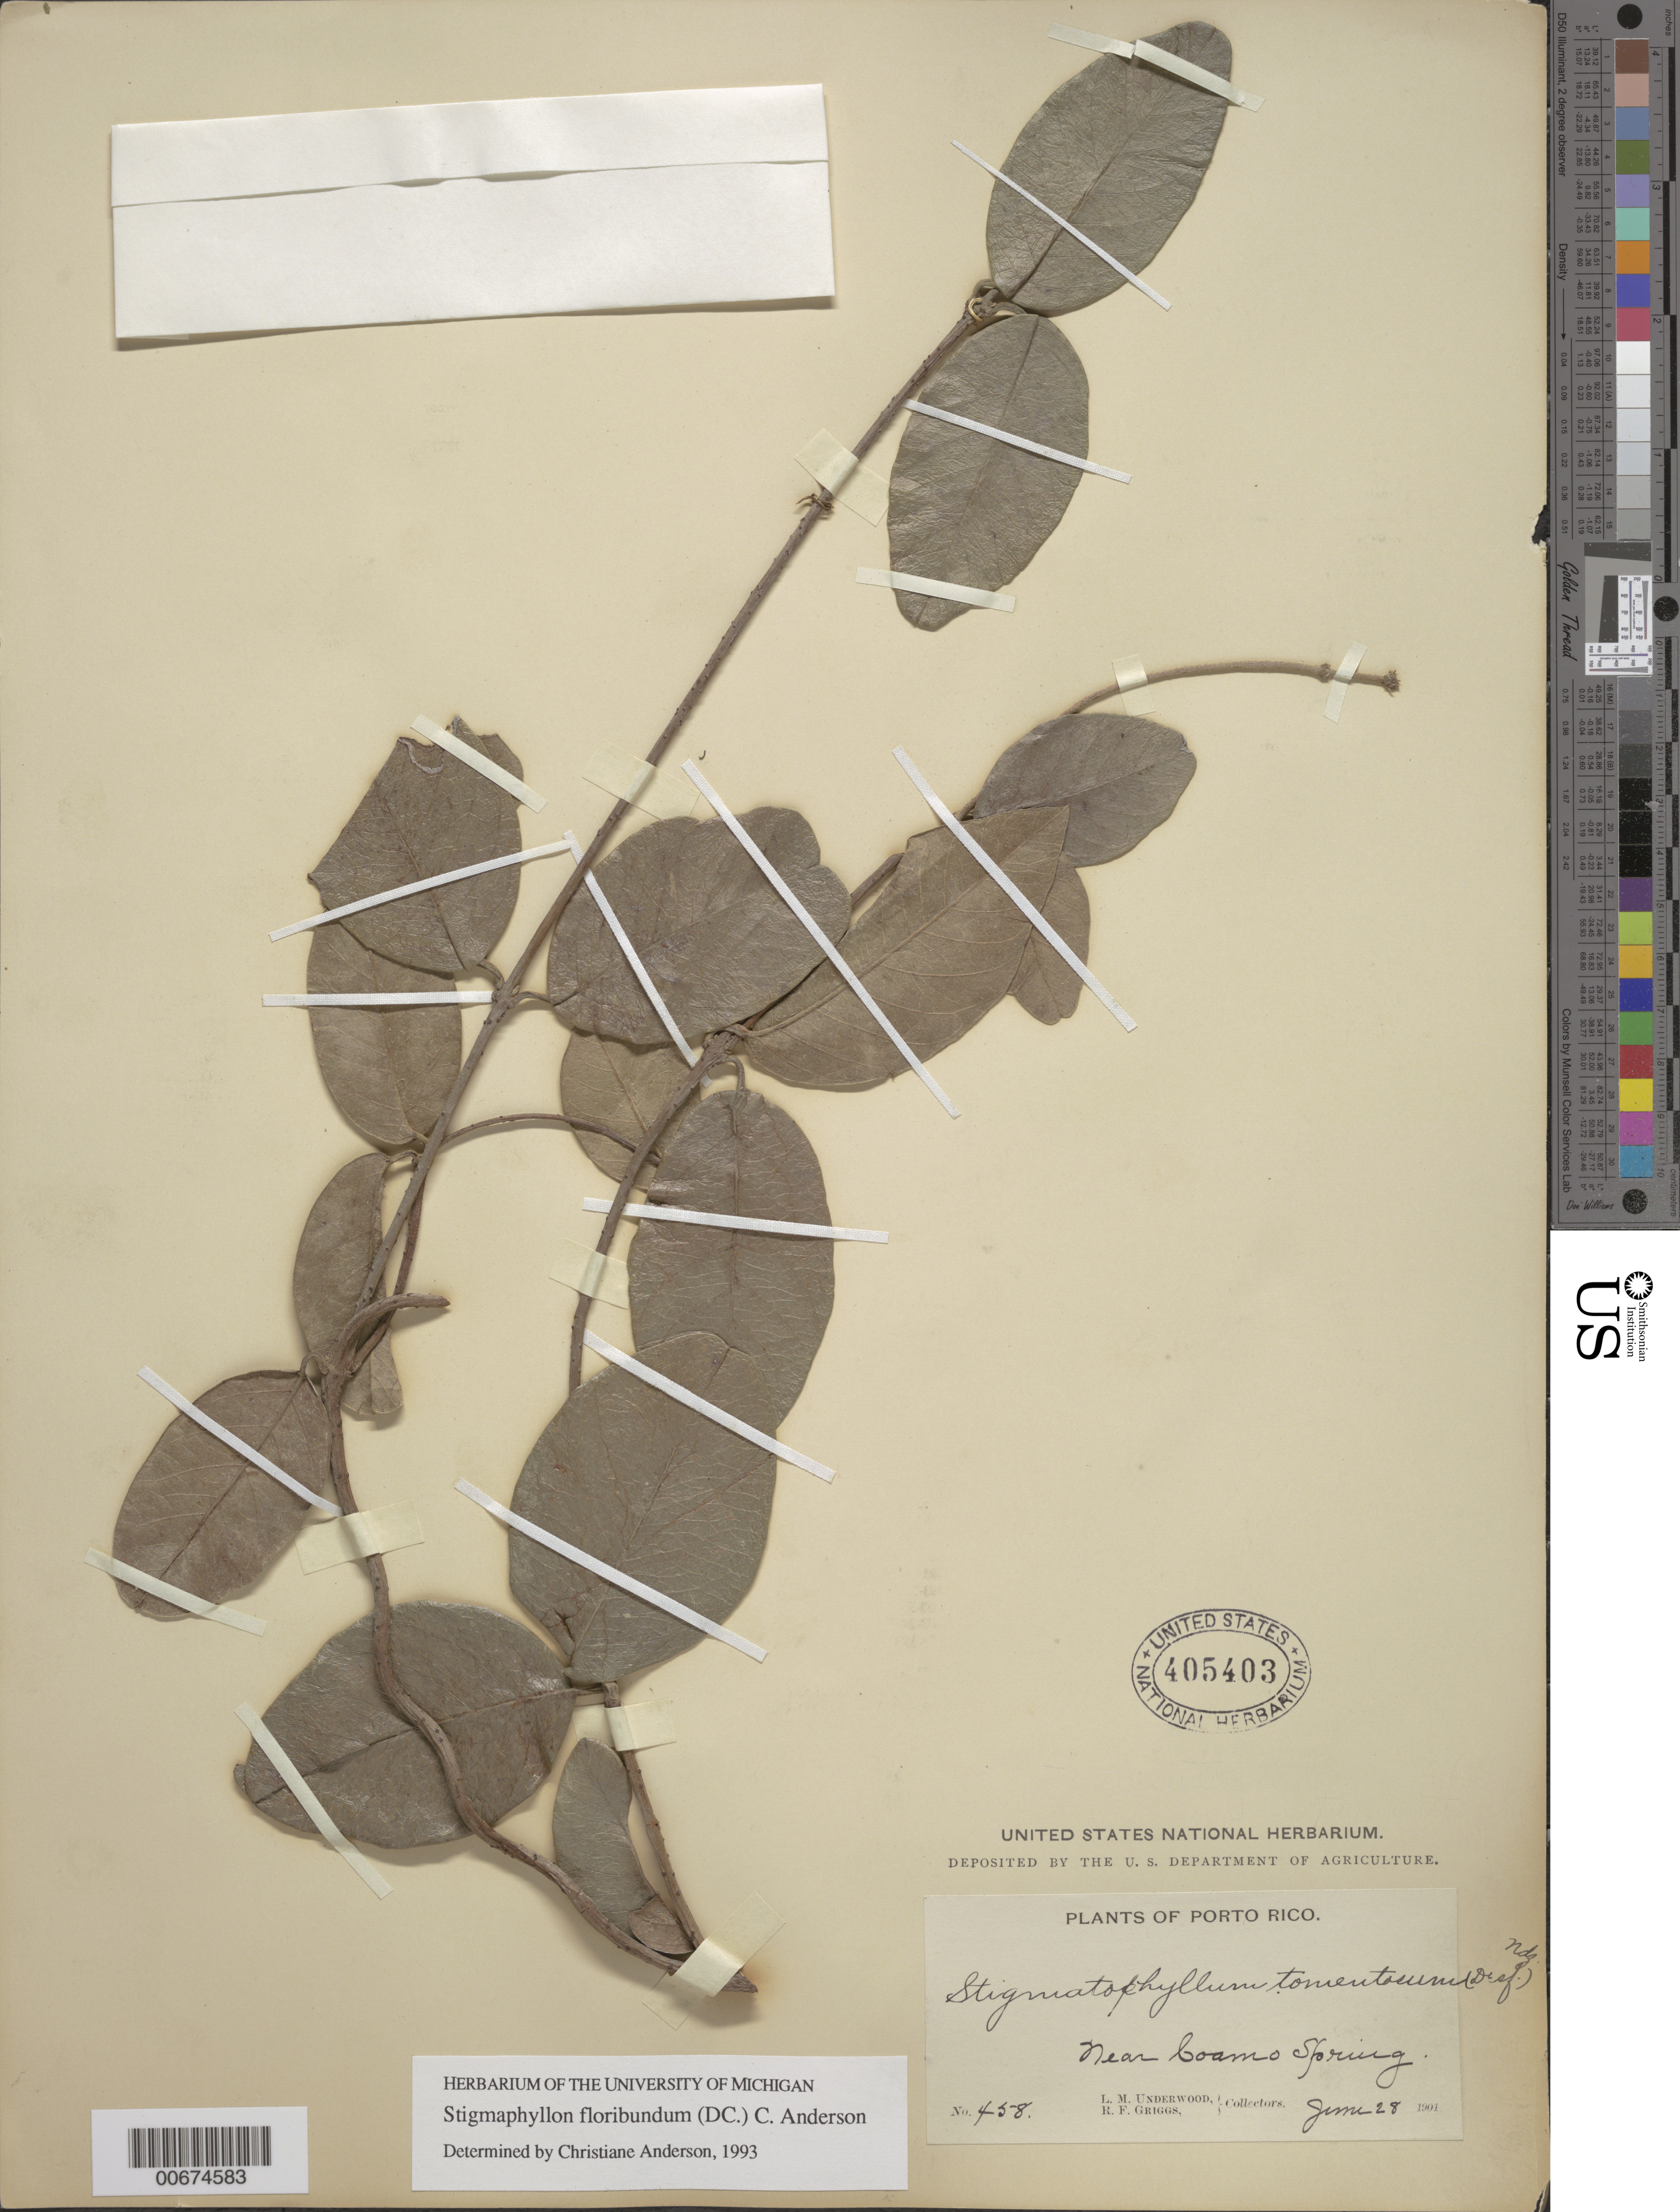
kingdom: Plantae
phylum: Tracheophyta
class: Magnoliopsida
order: Malpighiales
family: Malpighiaceae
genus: Stigmaphyllon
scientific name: Stigmaphyllon floribundum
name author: (DC.) C.E. Anderson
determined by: Anderson, C.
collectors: L. M. Underwood & R. F. Griggs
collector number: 458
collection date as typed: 28 Jun 1901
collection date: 1901-06-28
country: Puerto Rico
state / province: Guayama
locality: near Coamo Springs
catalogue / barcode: US 405403